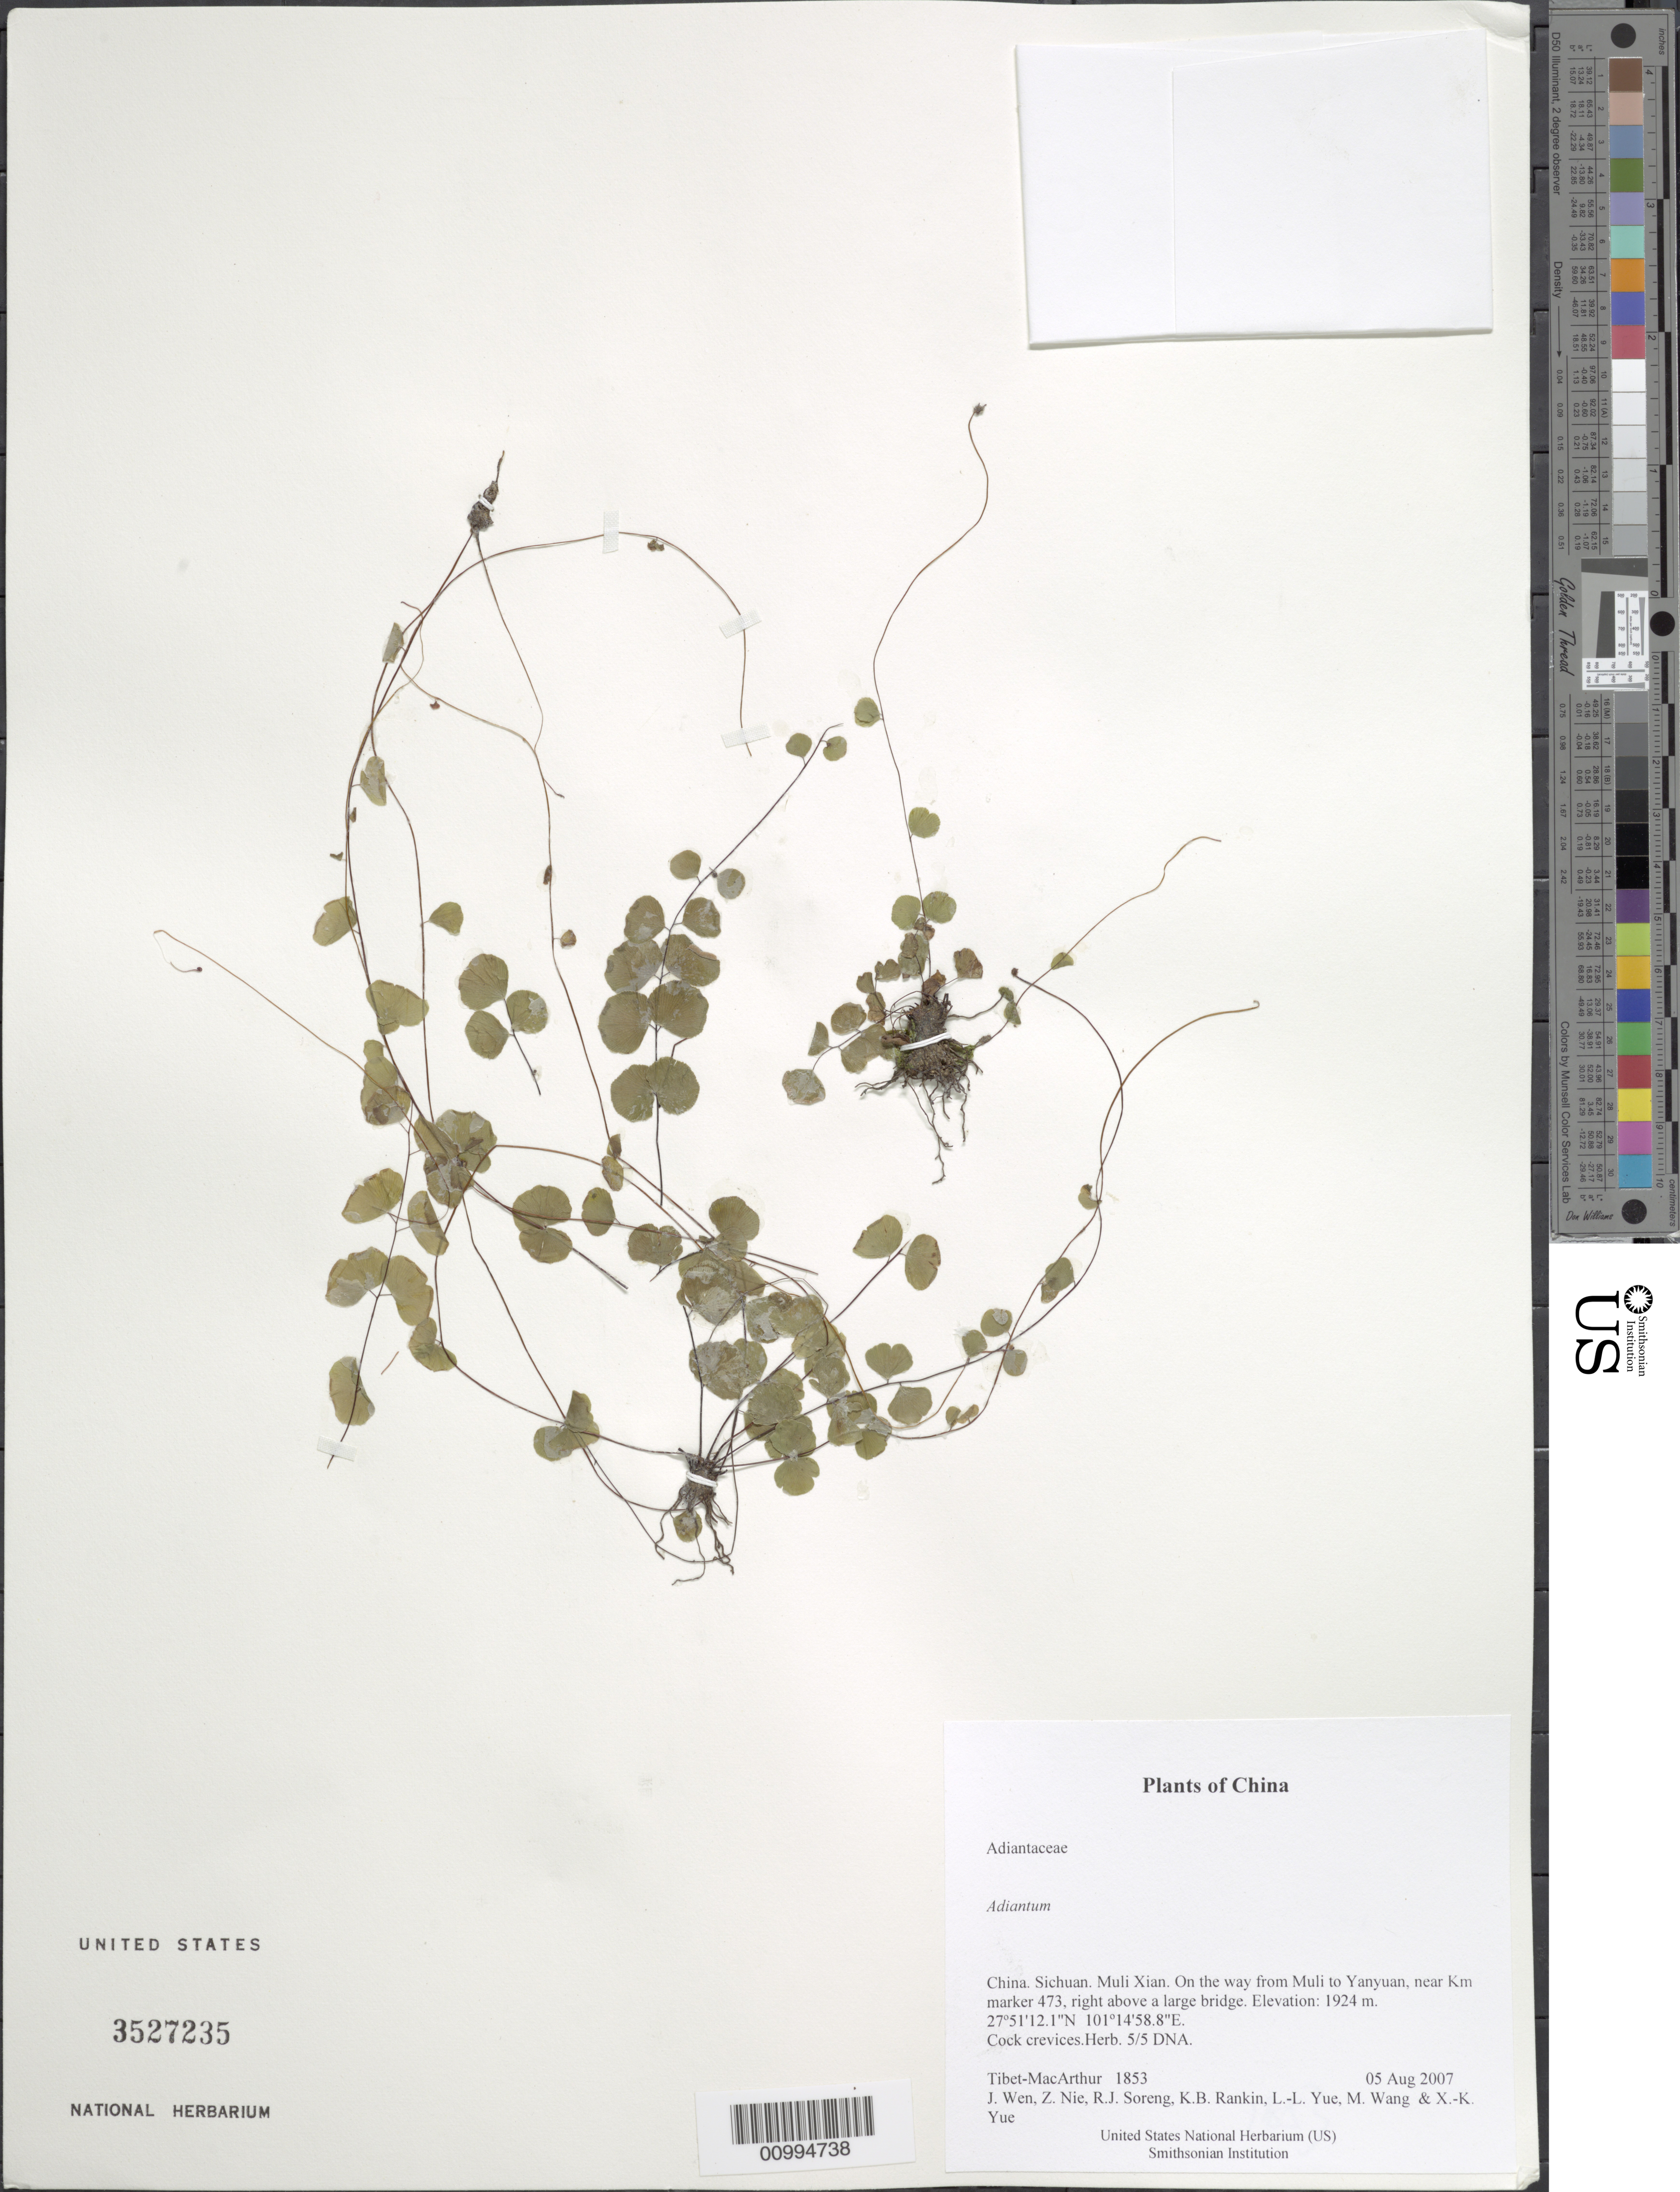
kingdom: Plantae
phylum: Tracheophyta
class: Polypodiopsida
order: Polypodiales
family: Pteridaceae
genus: Adiantum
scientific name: Adiantum sp.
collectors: Tibet-MacArthur, J. Wen, Z. Nie, R. J. Soreng, K. Rankin, L. Yue, M. Wang & X. Yue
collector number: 1853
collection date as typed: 05 Aug 2007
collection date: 2007-08-05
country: China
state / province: Sichuan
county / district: Muli Xian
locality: On the way from Muli to Yanyuan, near Km marker 473, right above a large bridge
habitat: Cock crevices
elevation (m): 1924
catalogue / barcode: US 3527235